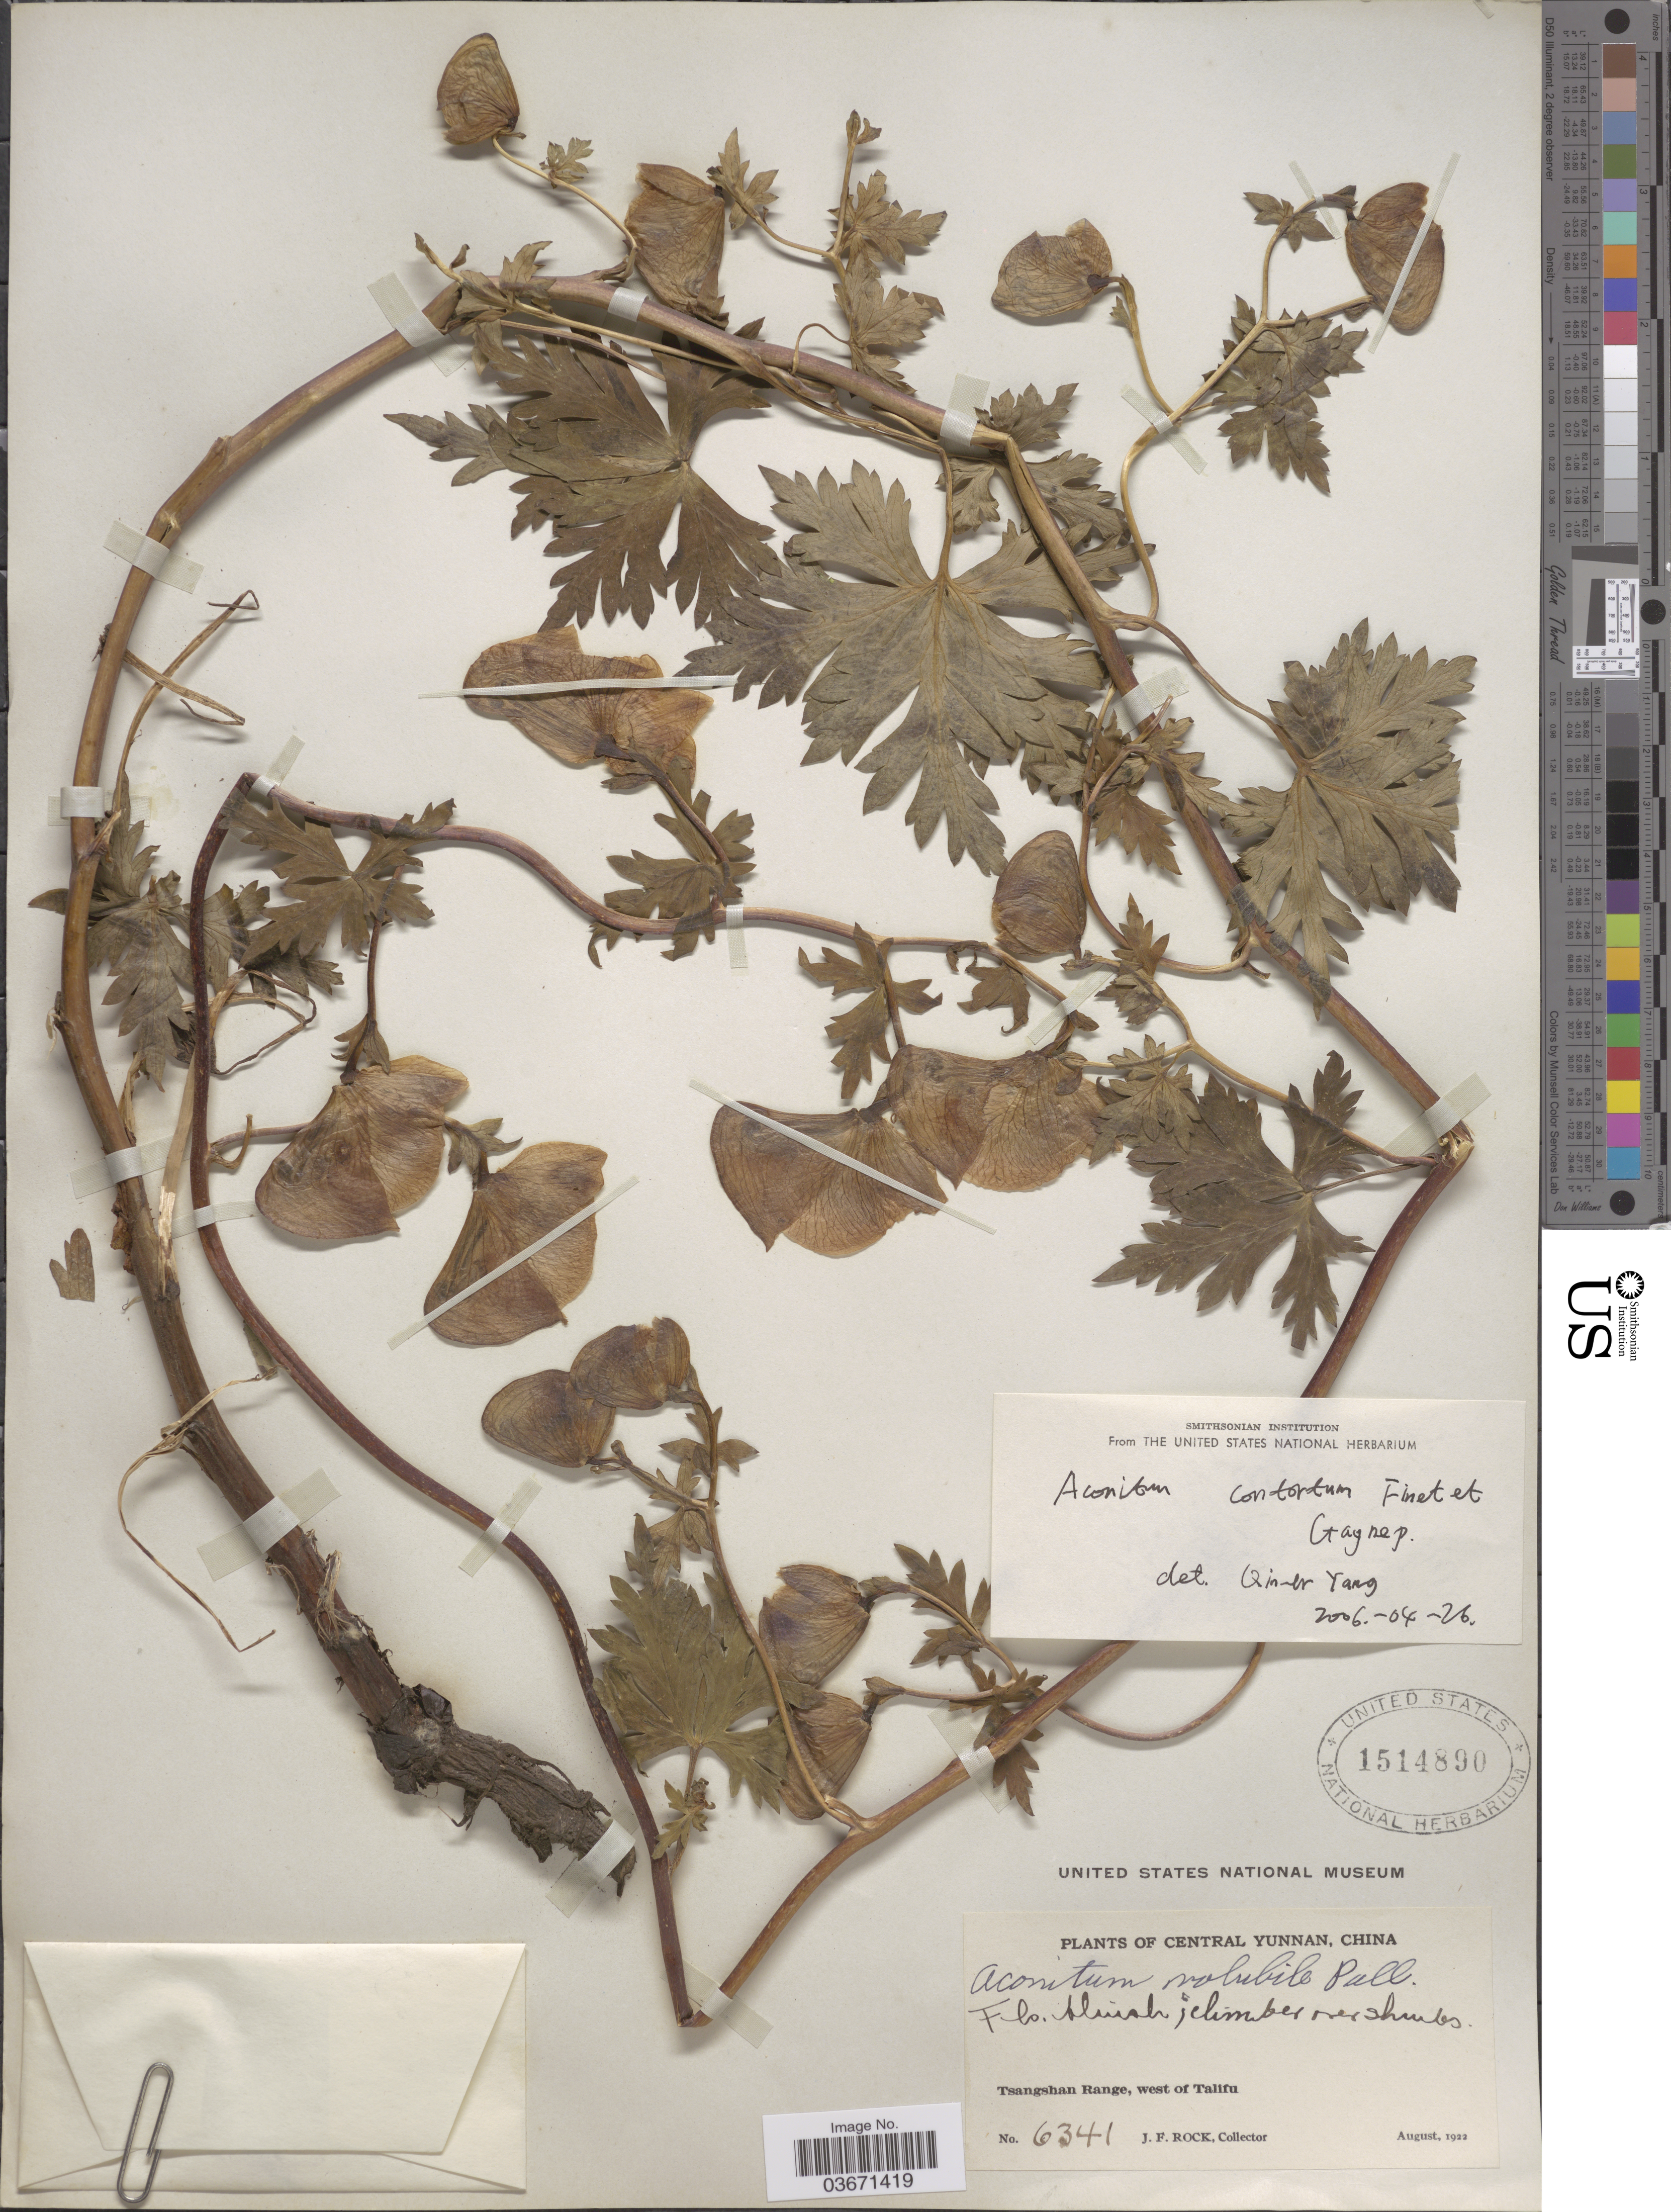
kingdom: Plantae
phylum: Tracheophyta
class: Magnoliopsida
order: Ranunculales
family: Ranunculaceae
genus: Aconitum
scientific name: Aconitum contortum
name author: Finet & Gagnep.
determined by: Yang, Q. E.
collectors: J. Rock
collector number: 6341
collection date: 1922-08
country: China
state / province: Yunnan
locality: Central Yunnan. Tsangshan Range, west of Talifu.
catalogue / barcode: US 1514890